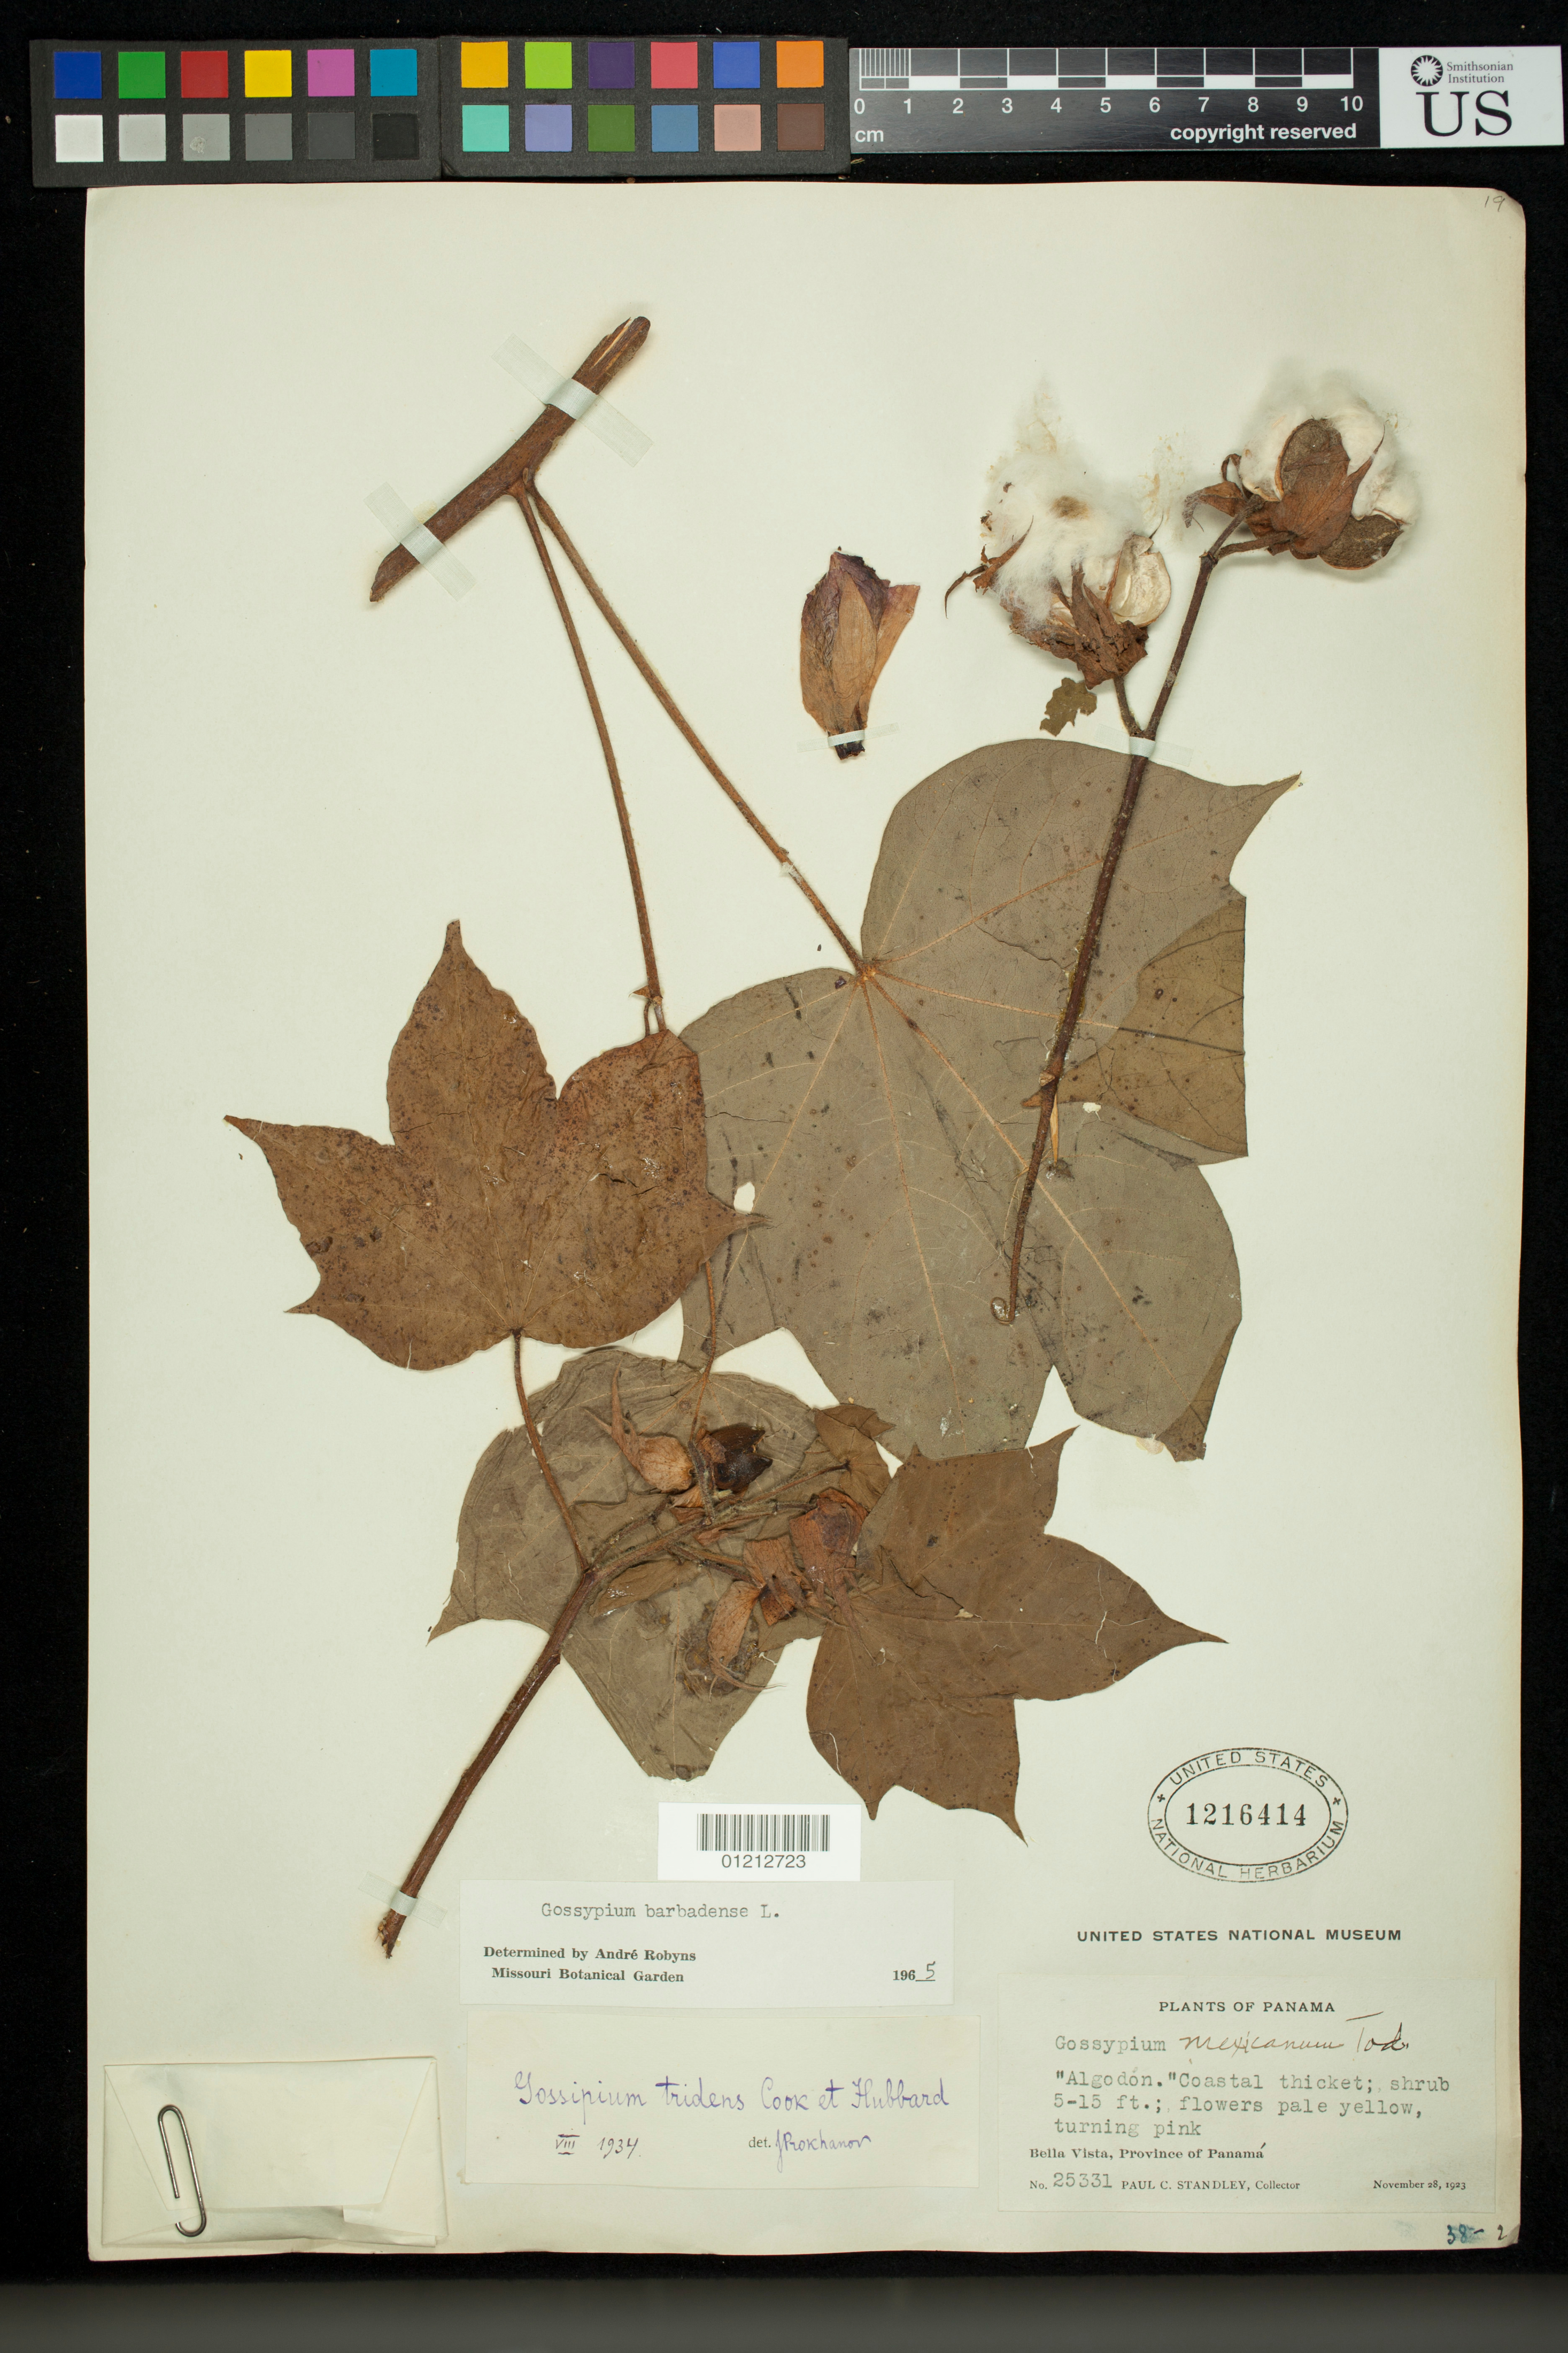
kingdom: Plantae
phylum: Tracheophyta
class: Magnoliopsida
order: Malvales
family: Malvaceae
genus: Gossypium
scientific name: Gossypium barbadense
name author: L.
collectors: P. C. Standley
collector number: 25331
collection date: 1923-11-28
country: Panama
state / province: Panamá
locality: Bella Vista, coastal thicket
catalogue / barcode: US 1216414